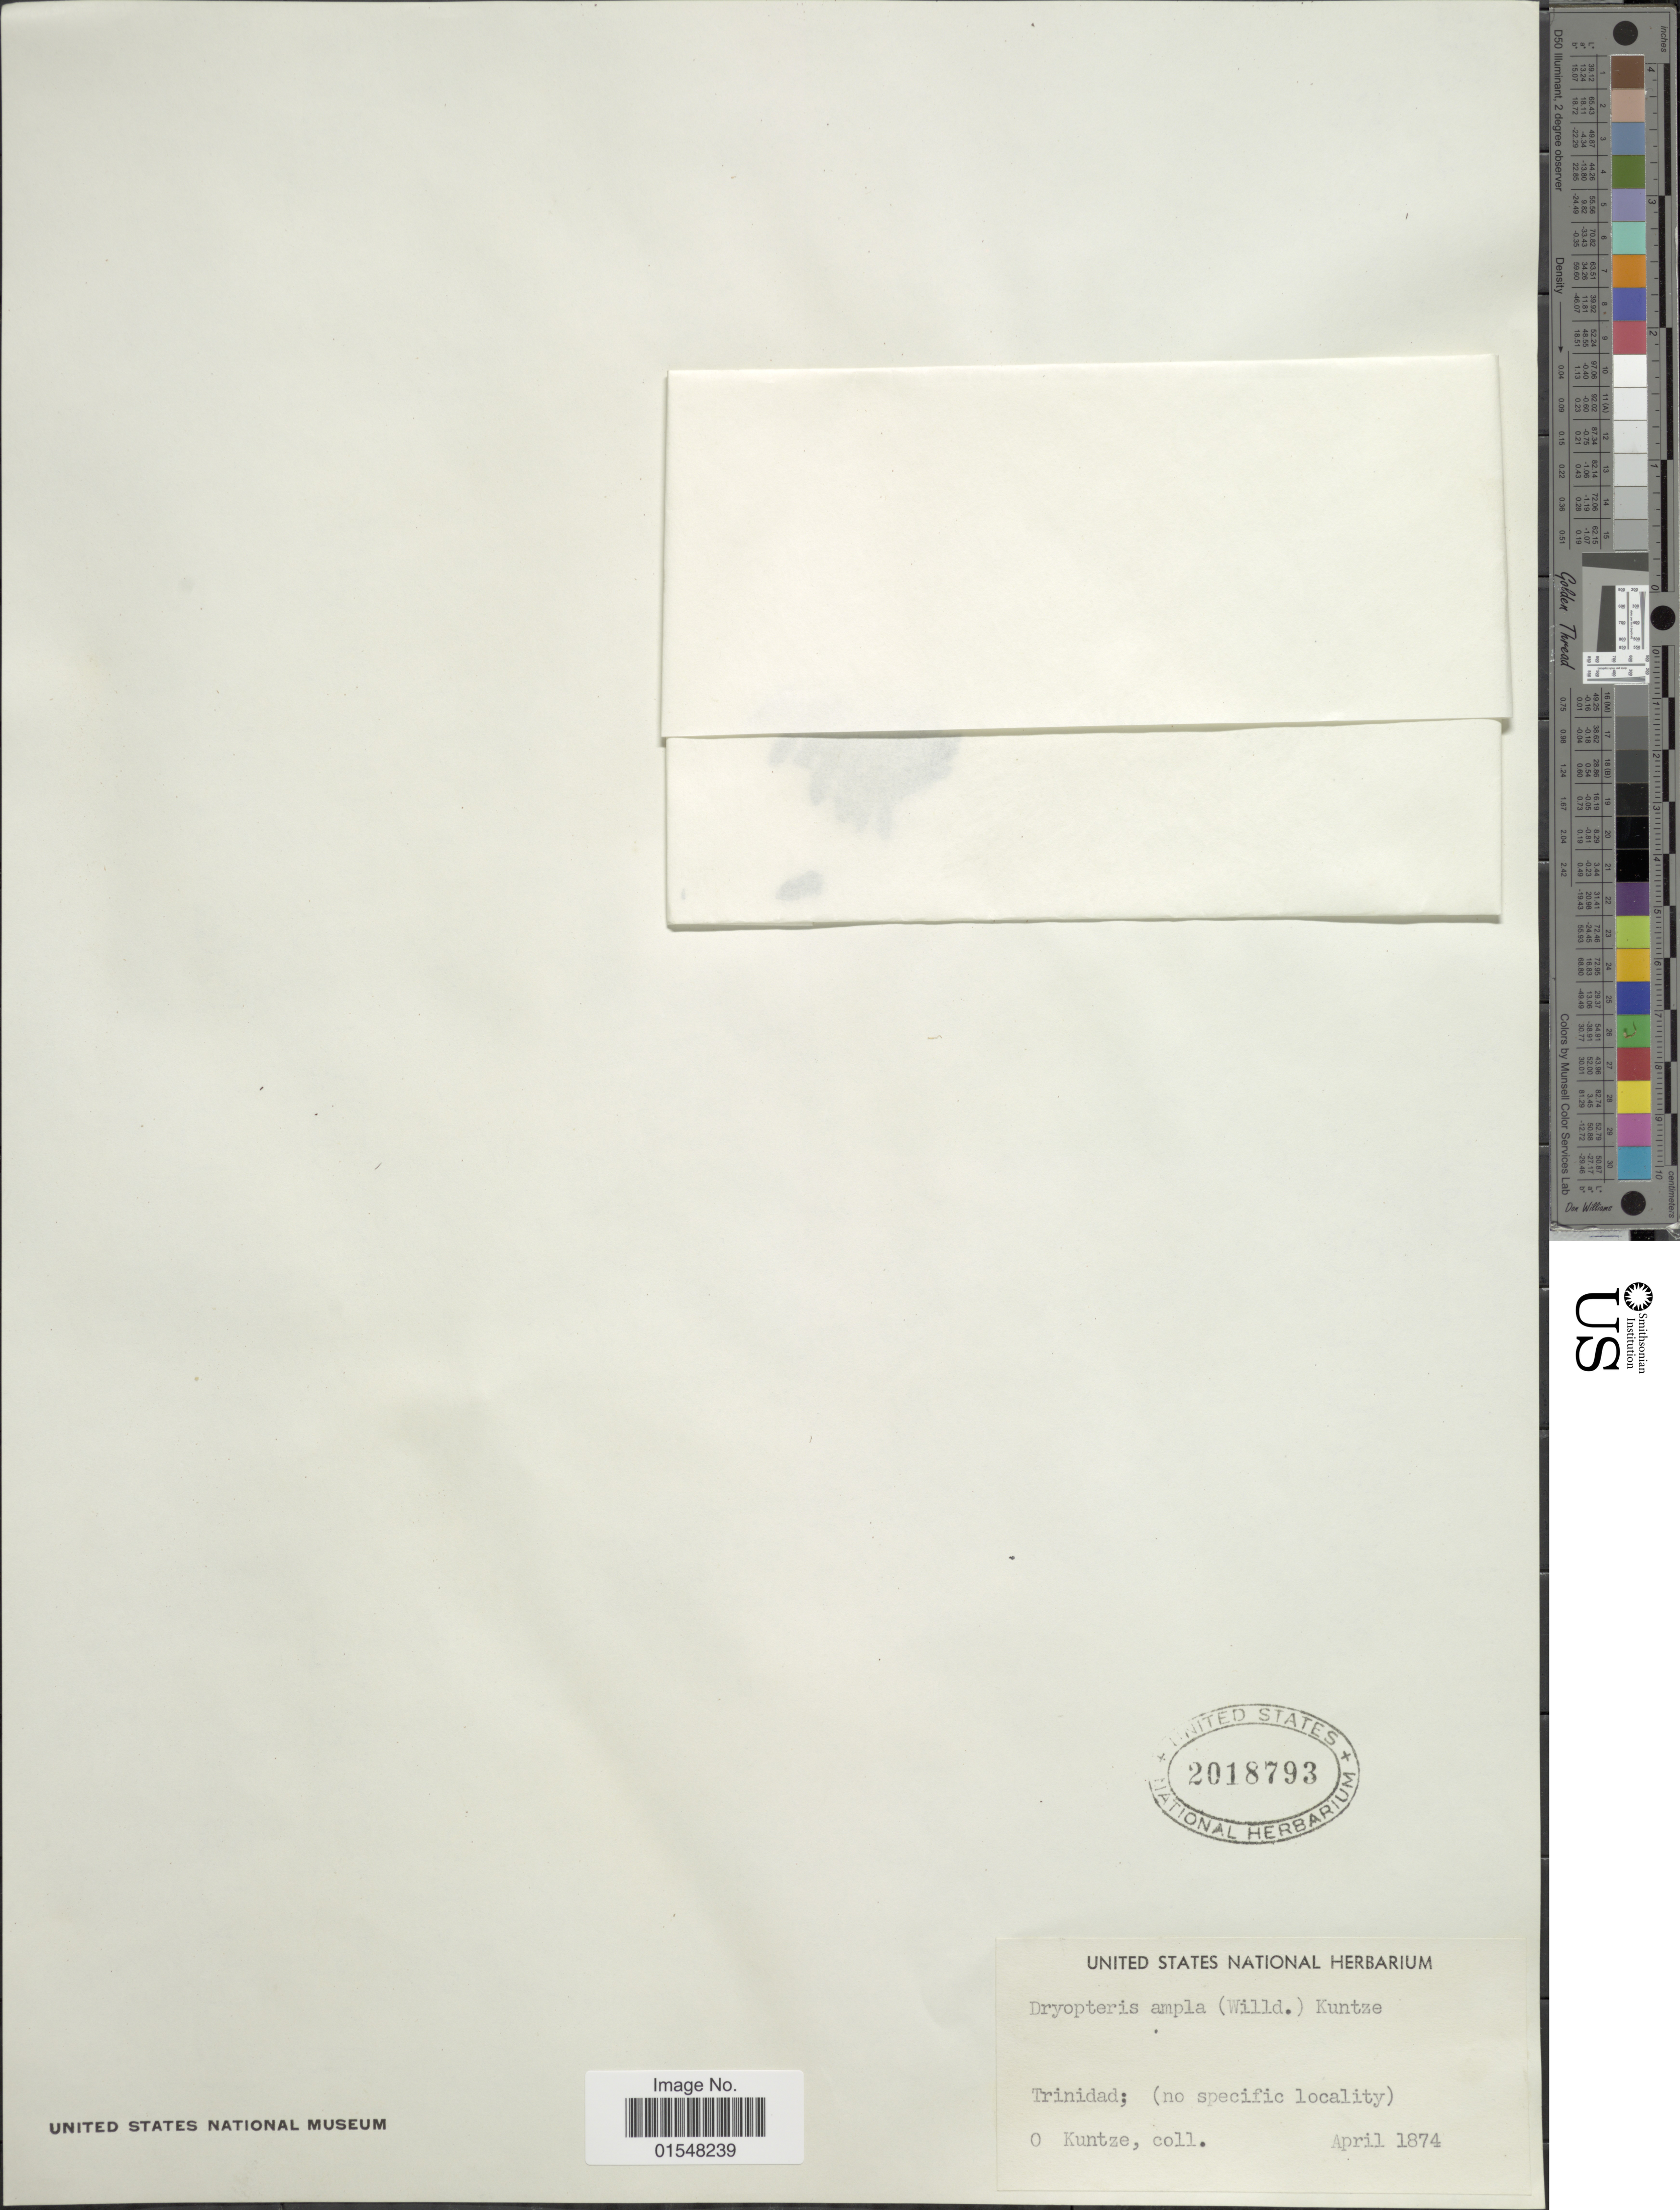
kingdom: Plantae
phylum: Tracheophyta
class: Polypodiopsida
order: Polypodiales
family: Dryopteridaceae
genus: Ctenitis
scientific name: Ctenitis sloanei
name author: (Poepp. ex Spreng.) C.V. Morton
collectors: C.E.O. Kuntze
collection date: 1874-04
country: Trinidad and Tobago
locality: Trinidad.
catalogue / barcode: US 2018793